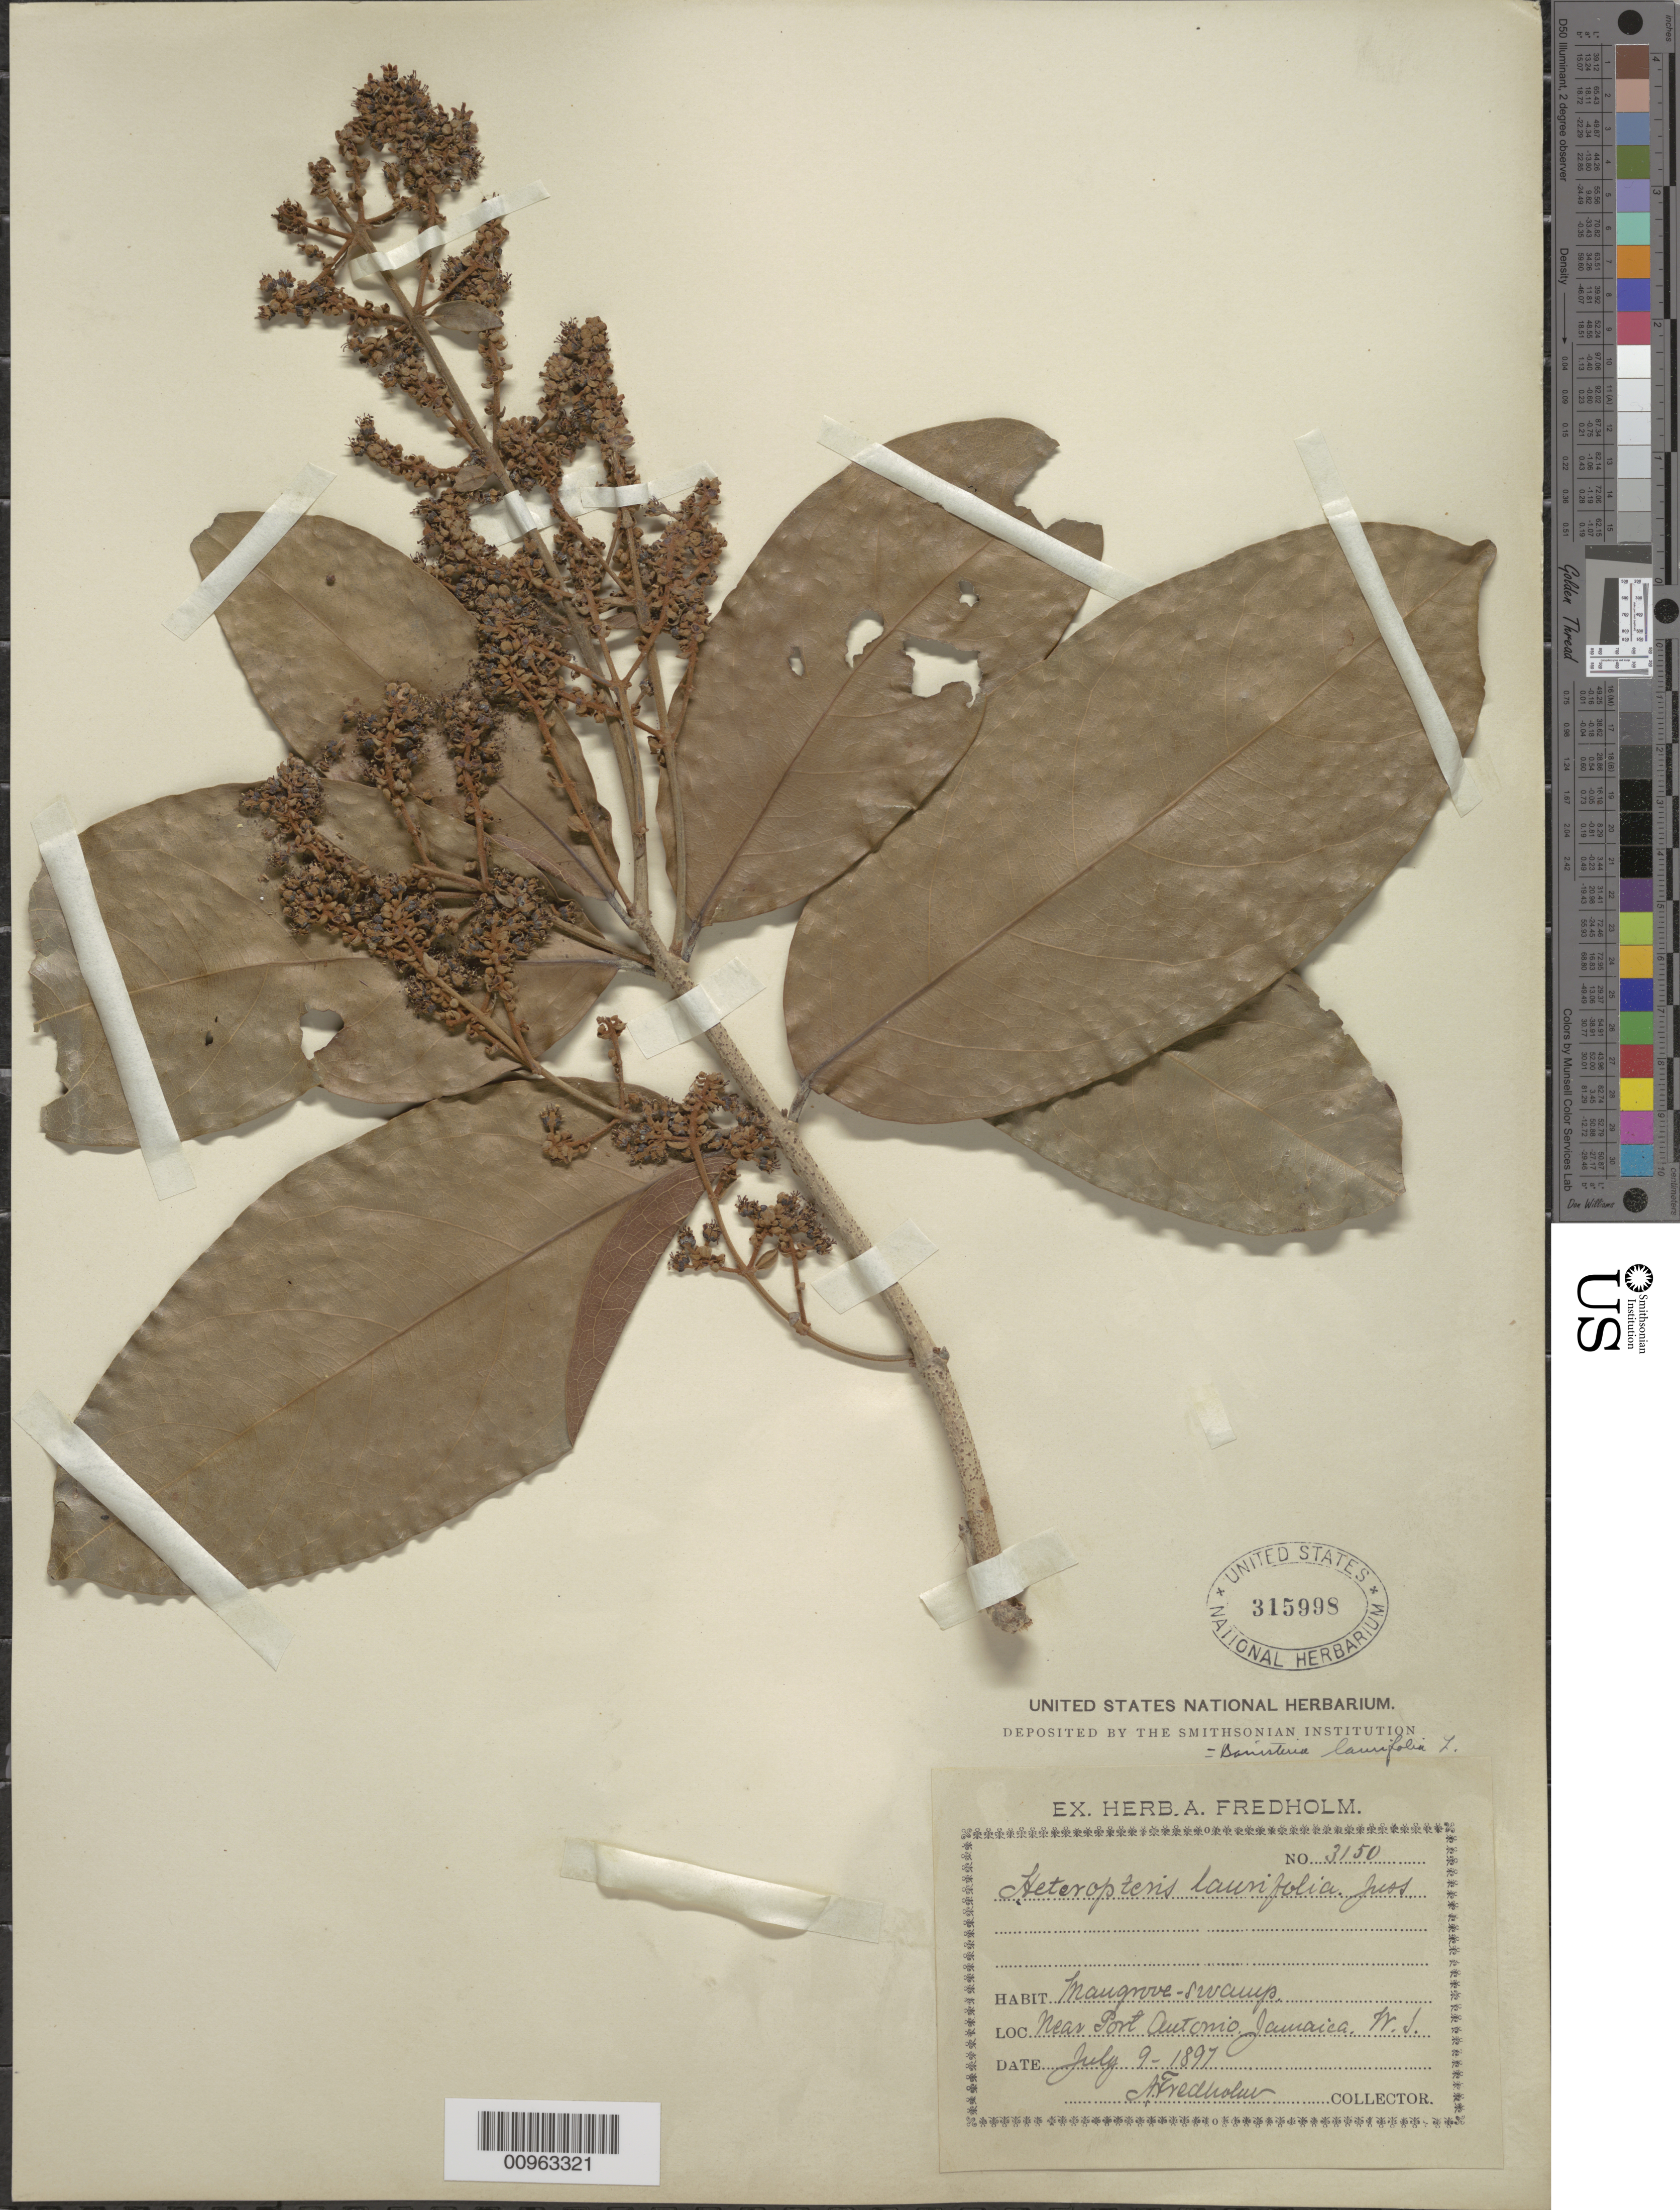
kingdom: Plantae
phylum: Tracheophyta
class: Magnoliopsida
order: Malpighiales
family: Malpighiaceae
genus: Heteropterys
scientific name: Heteropterys laurifolia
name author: (L.) A. Juss.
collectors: A. Fredholm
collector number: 3150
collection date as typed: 09 Jul 1897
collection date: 1897-07-09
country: Jamaica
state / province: Portland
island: Jamaica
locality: Near Port Antonio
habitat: Mangrove swamps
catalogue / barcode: US 315998